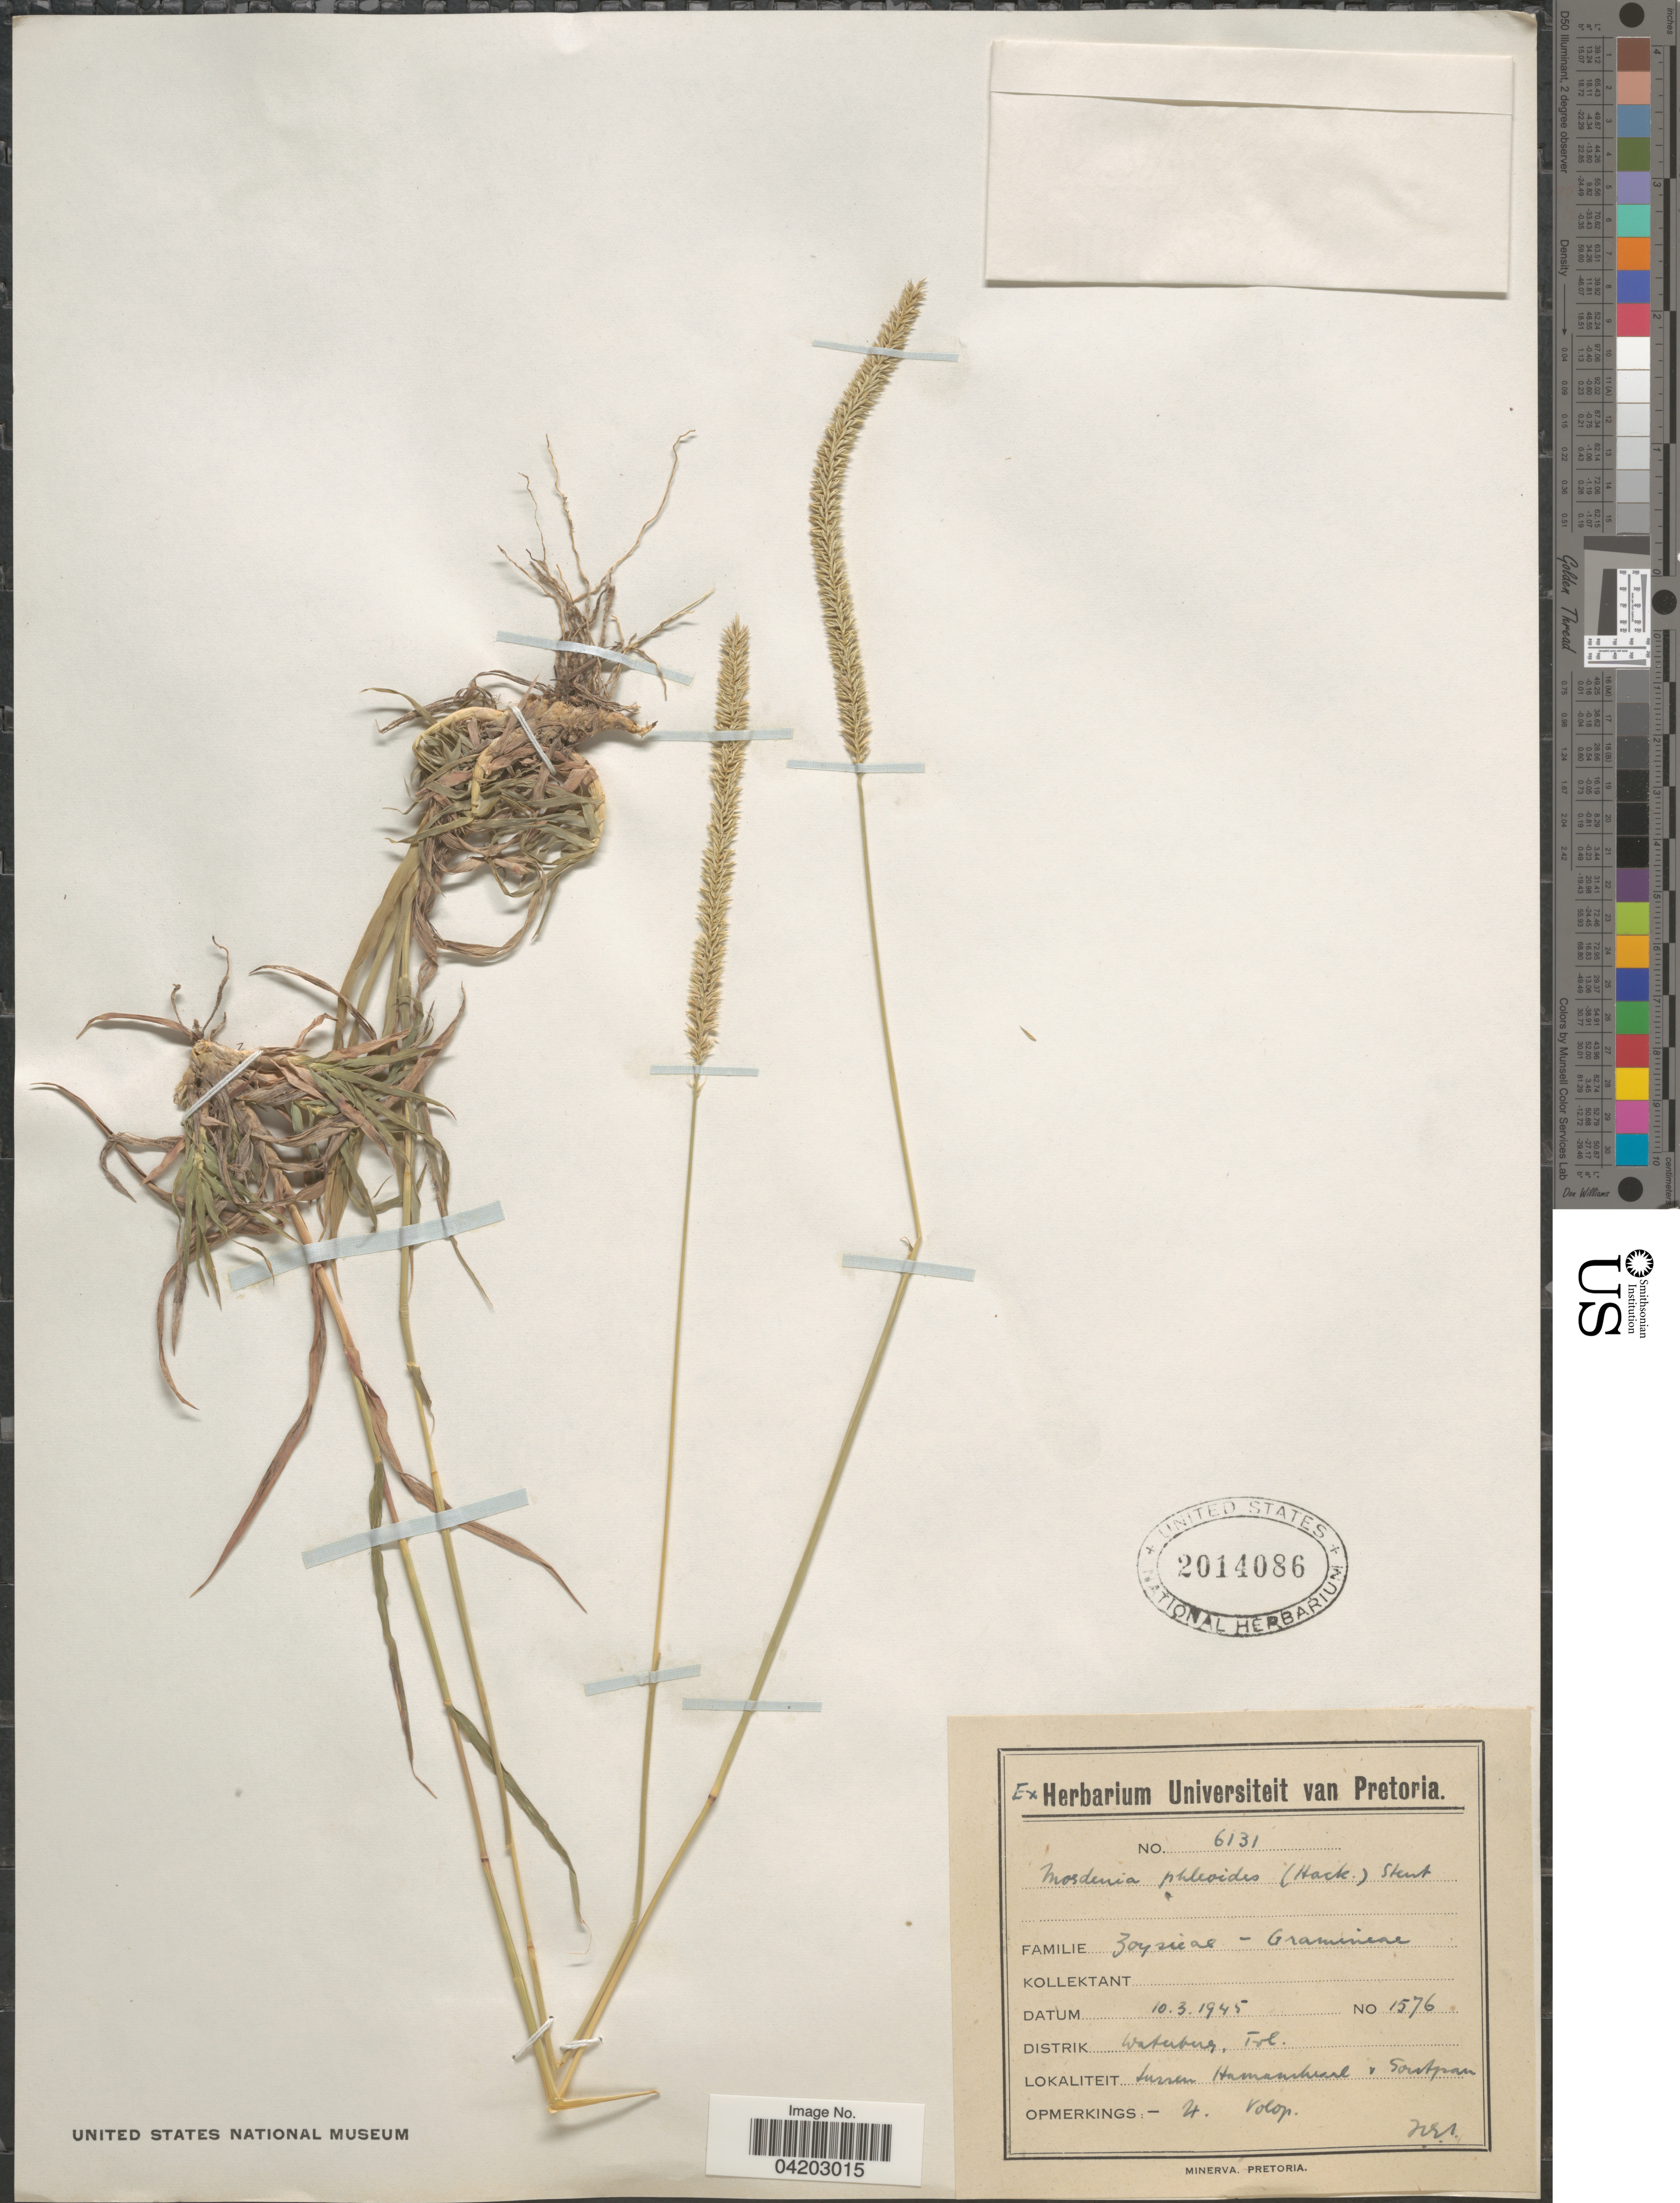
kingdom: Plantae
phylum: Tracheophyta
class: Liliopsida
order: Poales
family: Poaceae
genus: Mosdenia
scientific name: Mosdenia leptostachys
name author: (Ficalho & Hiern) Clayton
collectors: Ex herb. Pretoria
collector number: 1576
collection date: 1945-03-10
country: South Africa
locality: Distrik Waterberg, Tvl. Tussen Hamanskraal & Soutpan.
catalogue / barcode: US 2014086